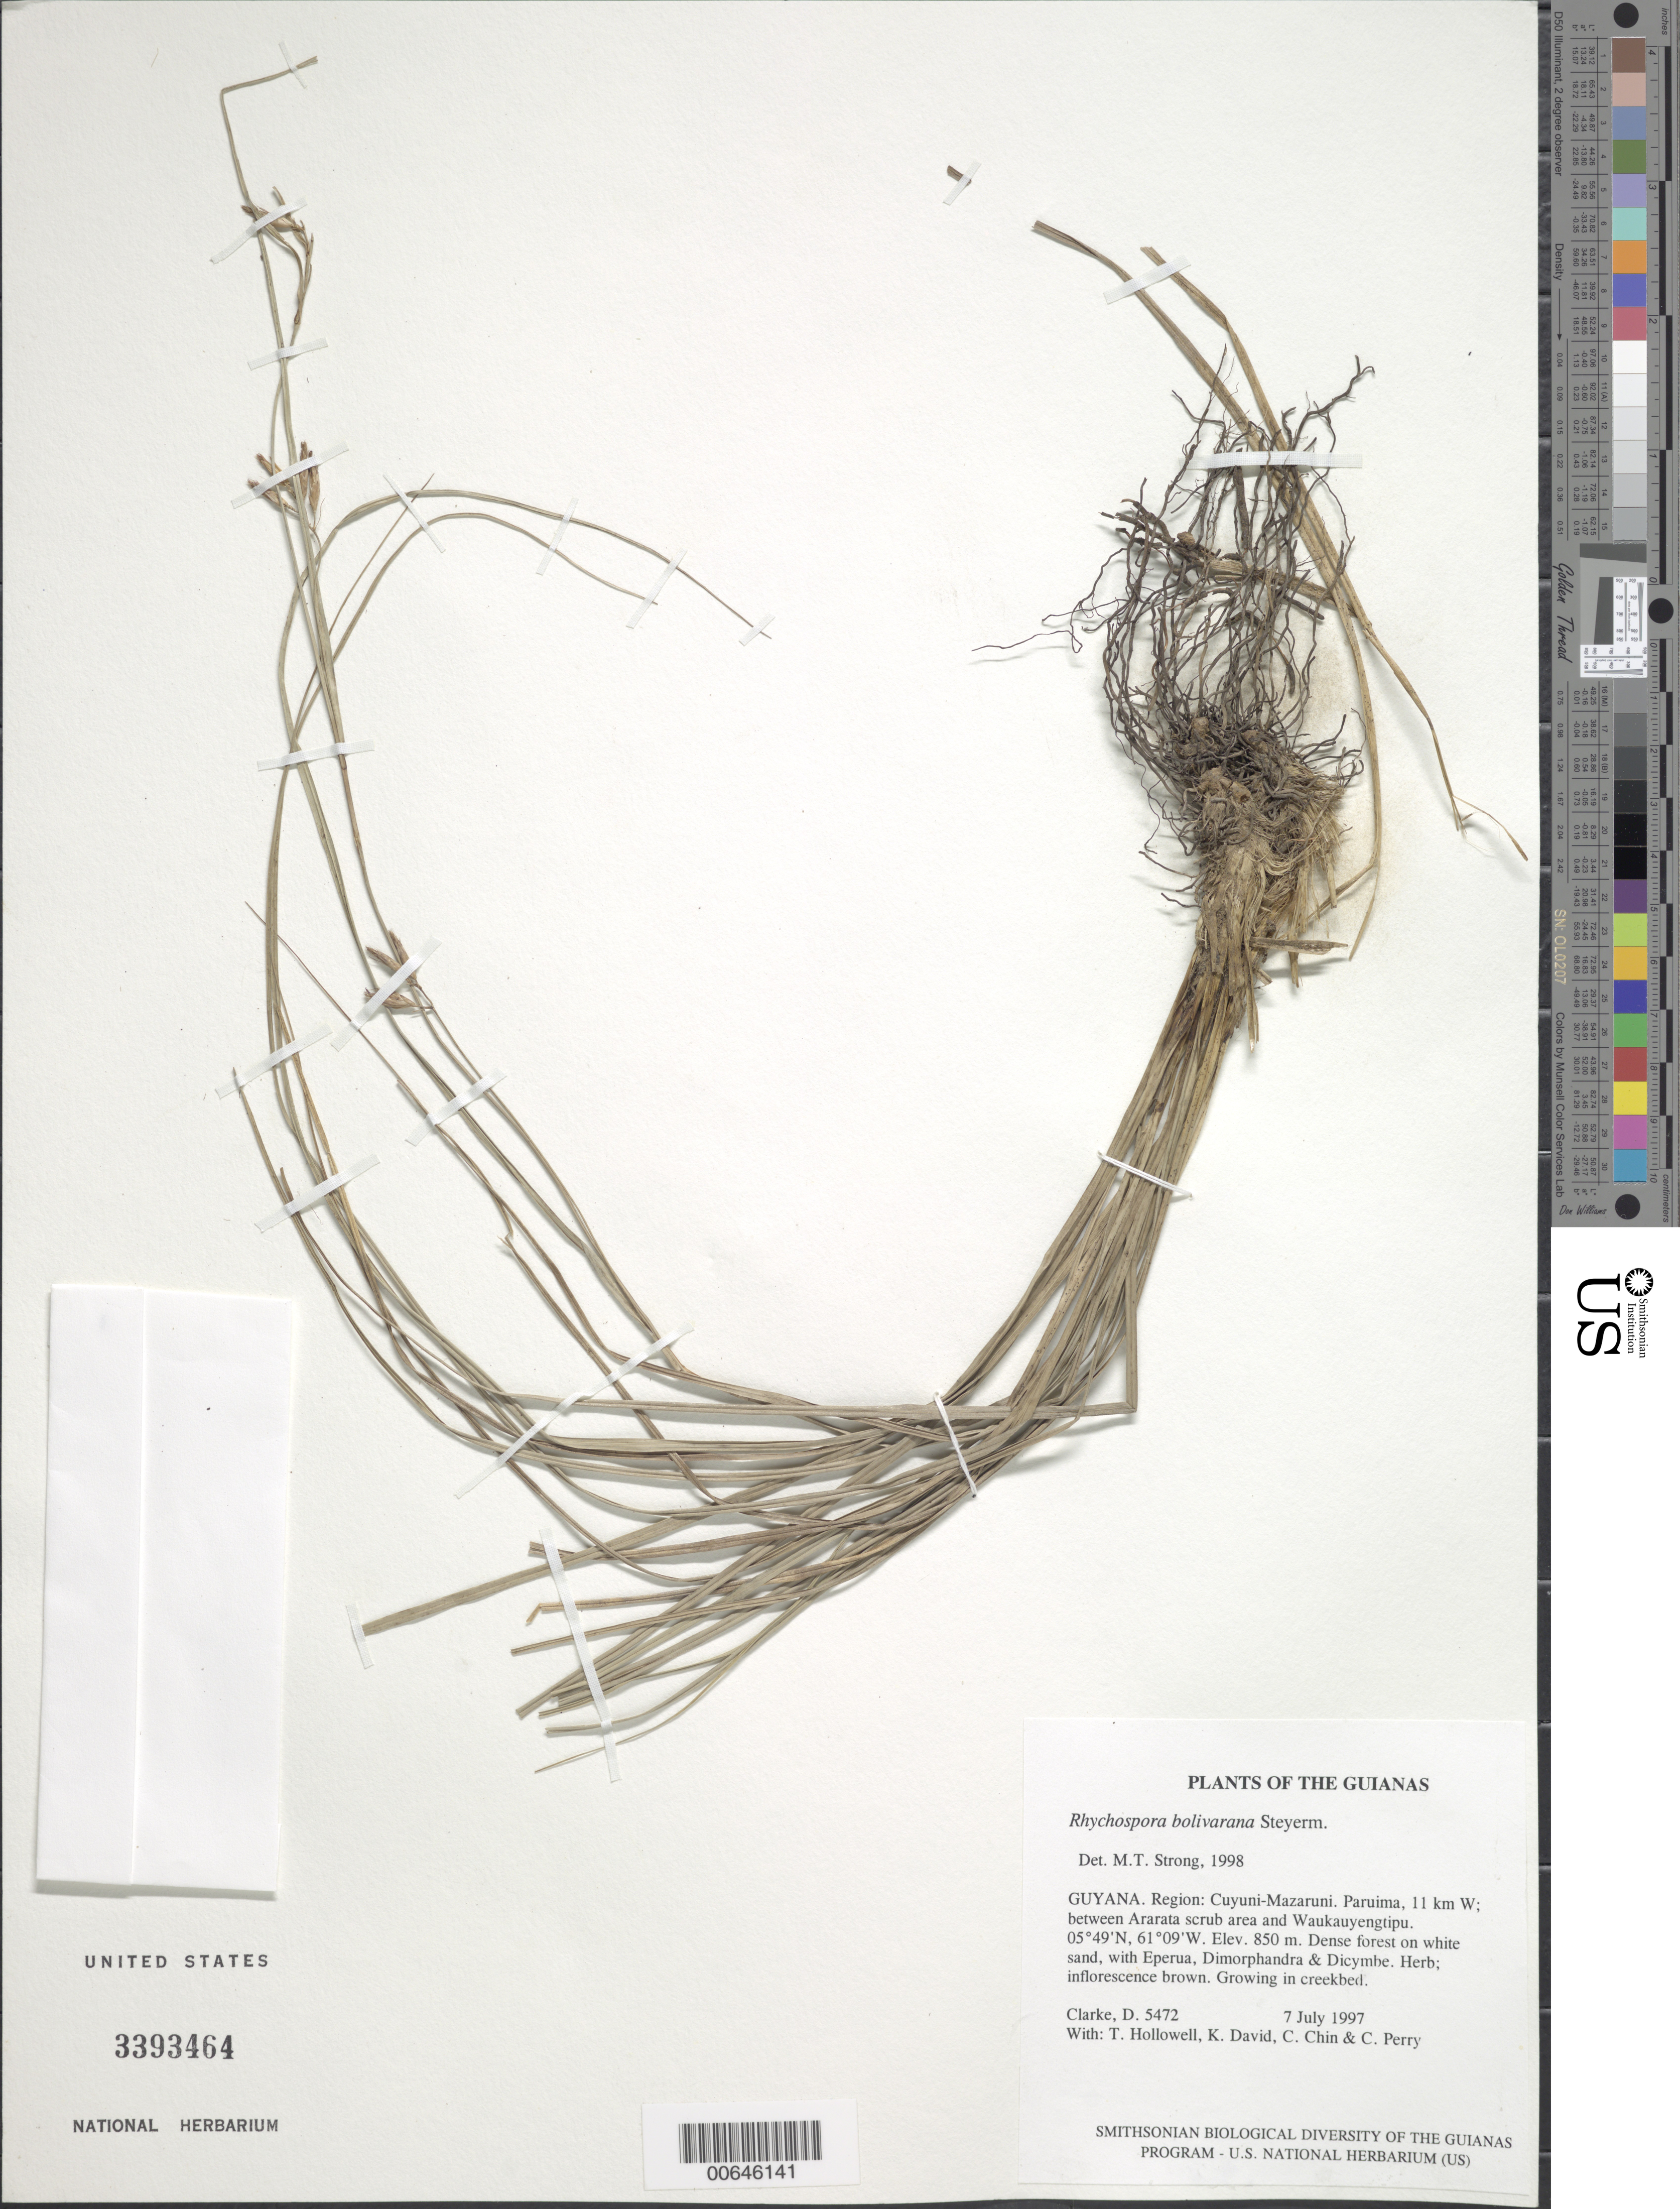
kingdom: Plantae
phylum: Tracheophyta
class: Liliopsida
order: Poales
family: Cyperaceae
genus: Rhynchospora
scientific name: Rhynchospora bolivarana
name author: Steyerm.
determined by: Strong, M. T., (US), Smithsonian Institution - National Museum of Natural History (UNITED STATES)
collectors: H. D. Clarke, T. Hollowell, K. David, C. Chin & C. Perry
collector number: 5472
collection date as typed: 7 July 1997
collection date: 1997-07-07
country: Guyana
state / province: Cuyuni-Mazaruni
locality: Paruima, 11 km W; between Ararata scrub area and Waukauyengtipu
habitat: Dense forest on white sand, with Eperua, Dimorphandra & Dicymbe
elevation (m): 850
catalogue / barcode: US 3393464